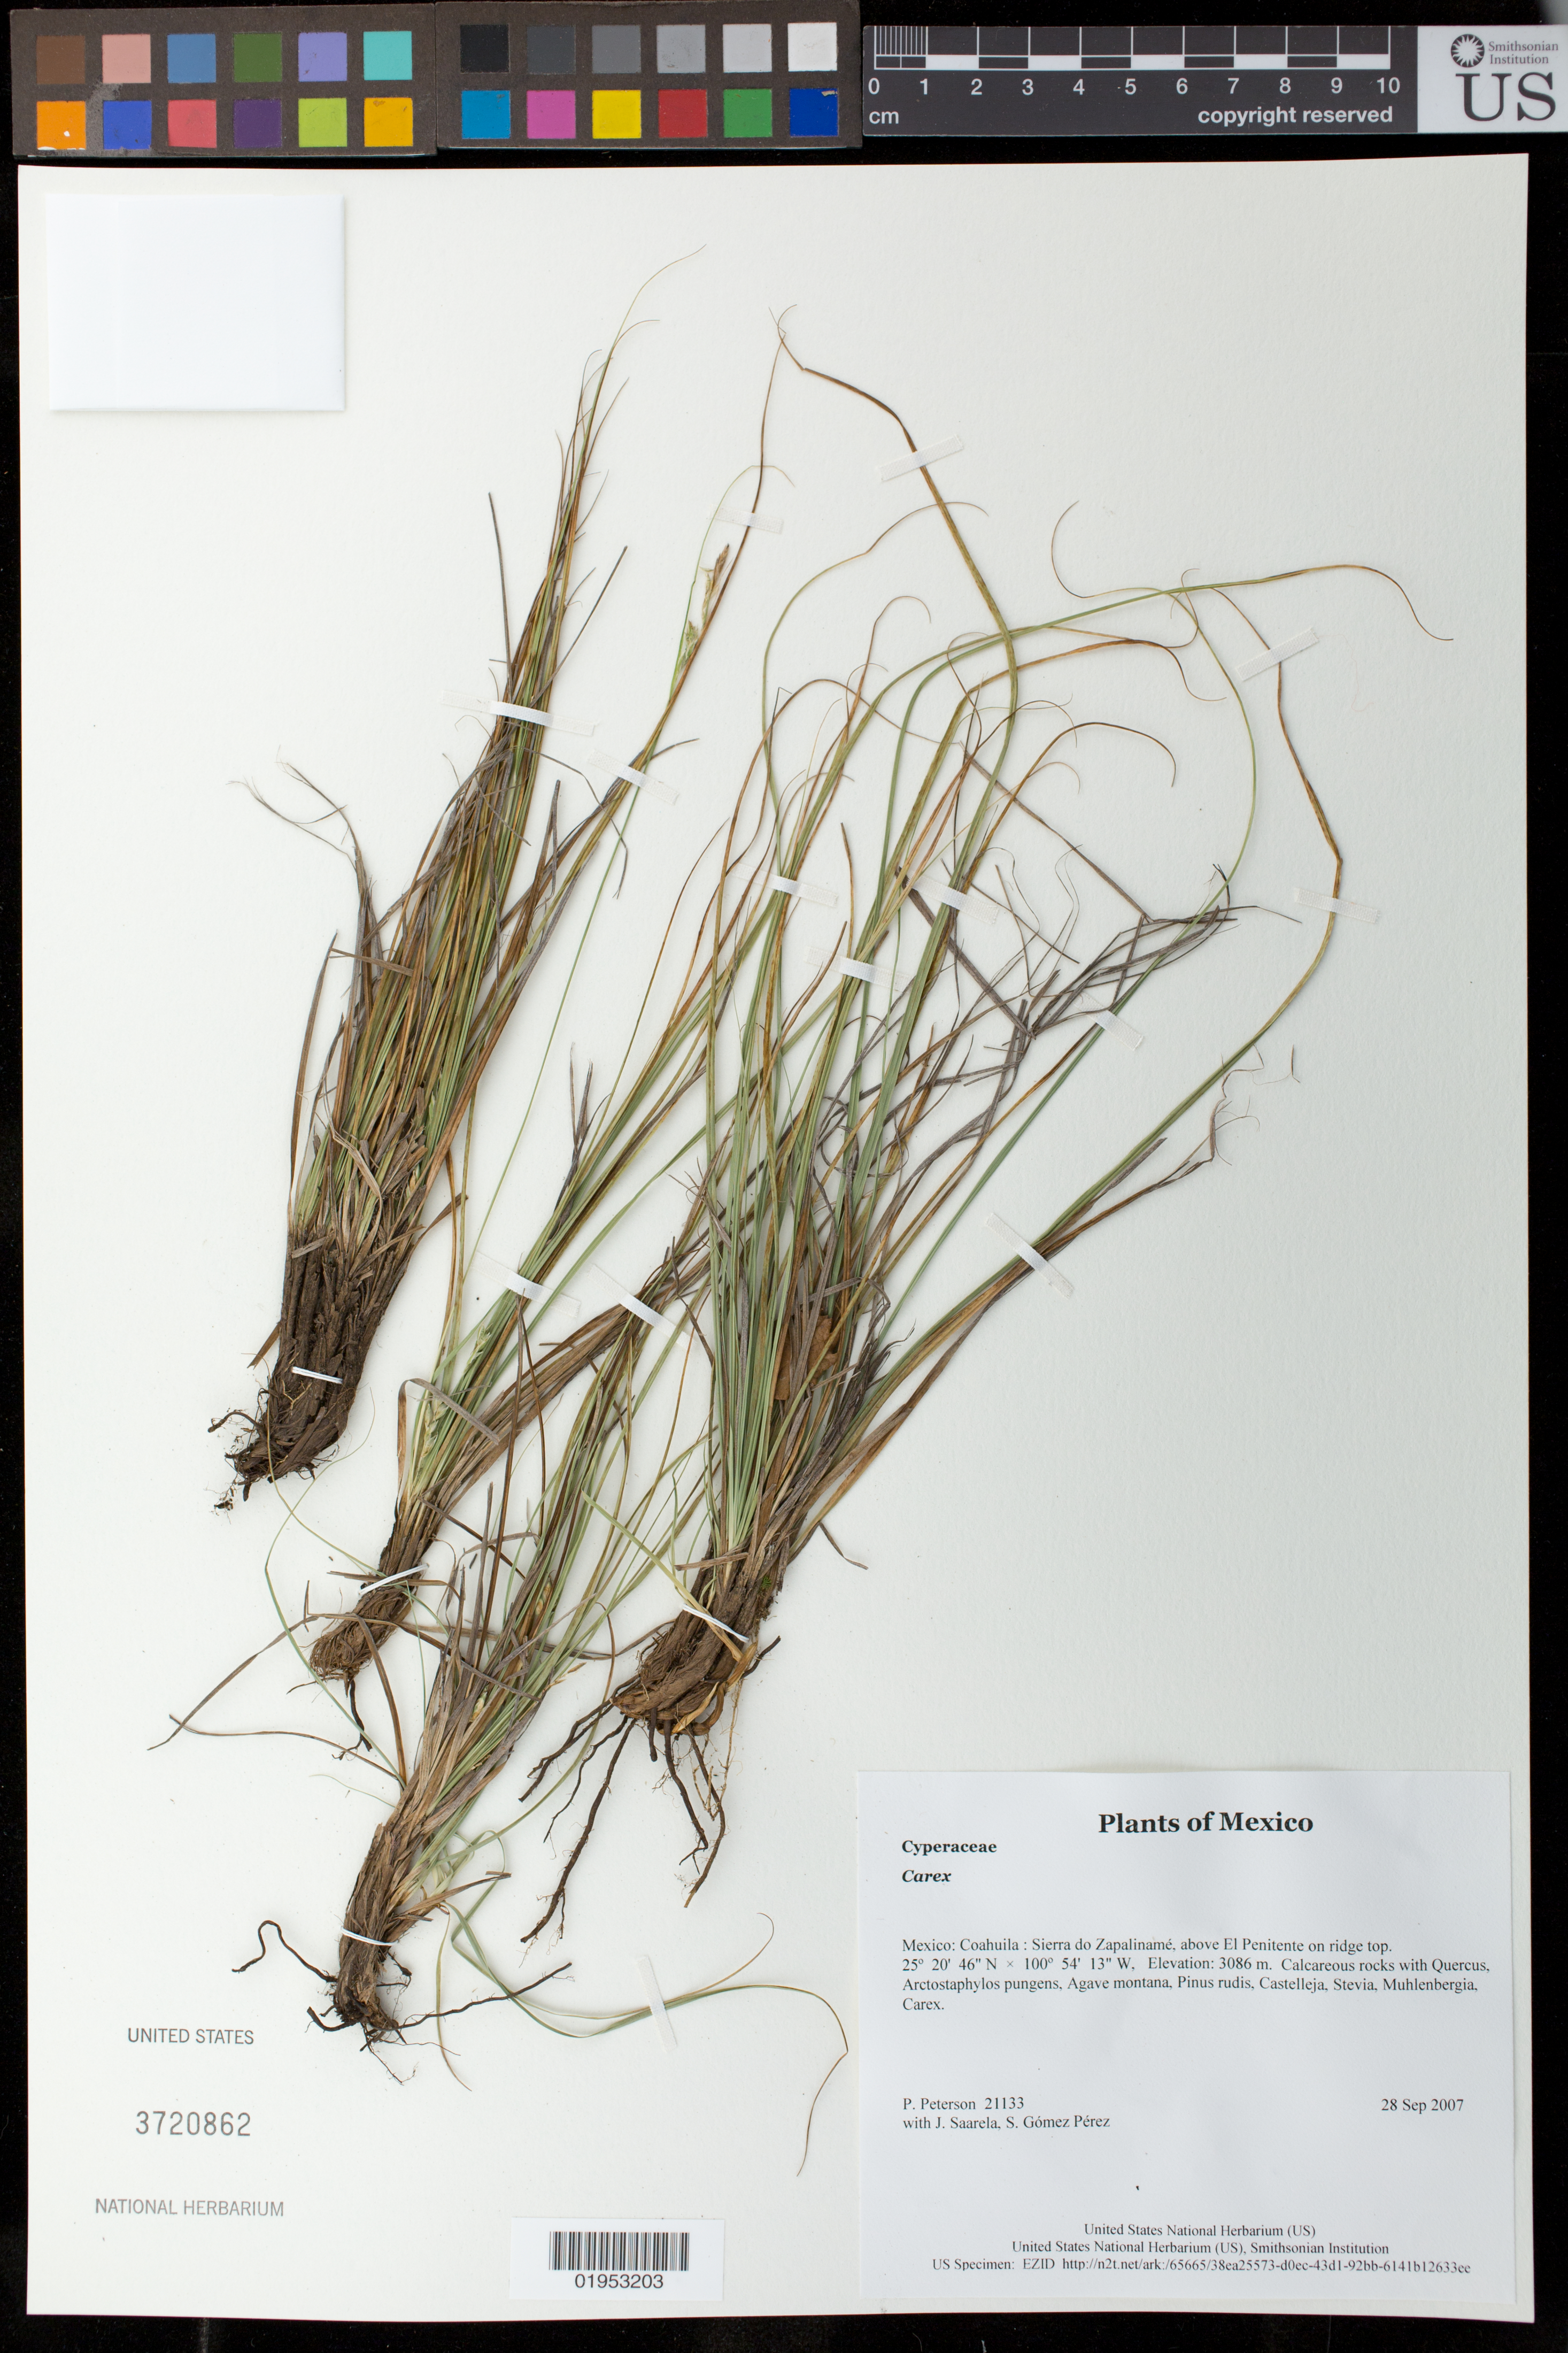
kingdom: Plantae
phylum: Tracheophyta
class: Liliopsida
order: Poales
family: Cyperaceae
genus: Carex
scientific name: Carex sp.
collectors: P. M. Peterson, J. Saarela & S. Gómez Pérez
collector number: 21133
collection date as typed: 28 Sep 2007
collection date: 2007-09-28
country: Mexico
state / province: Coahuila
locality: Sierra do Zapalinamé, above El Penitente on ridge top.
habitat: Calcareous rocks with Quercus, Arctostaphylos pungens, Agave montana, Pinus rudis, Castelleja, Stevia, Muhlenbergia, Carex.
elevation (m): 3086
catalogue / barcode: US 3720862